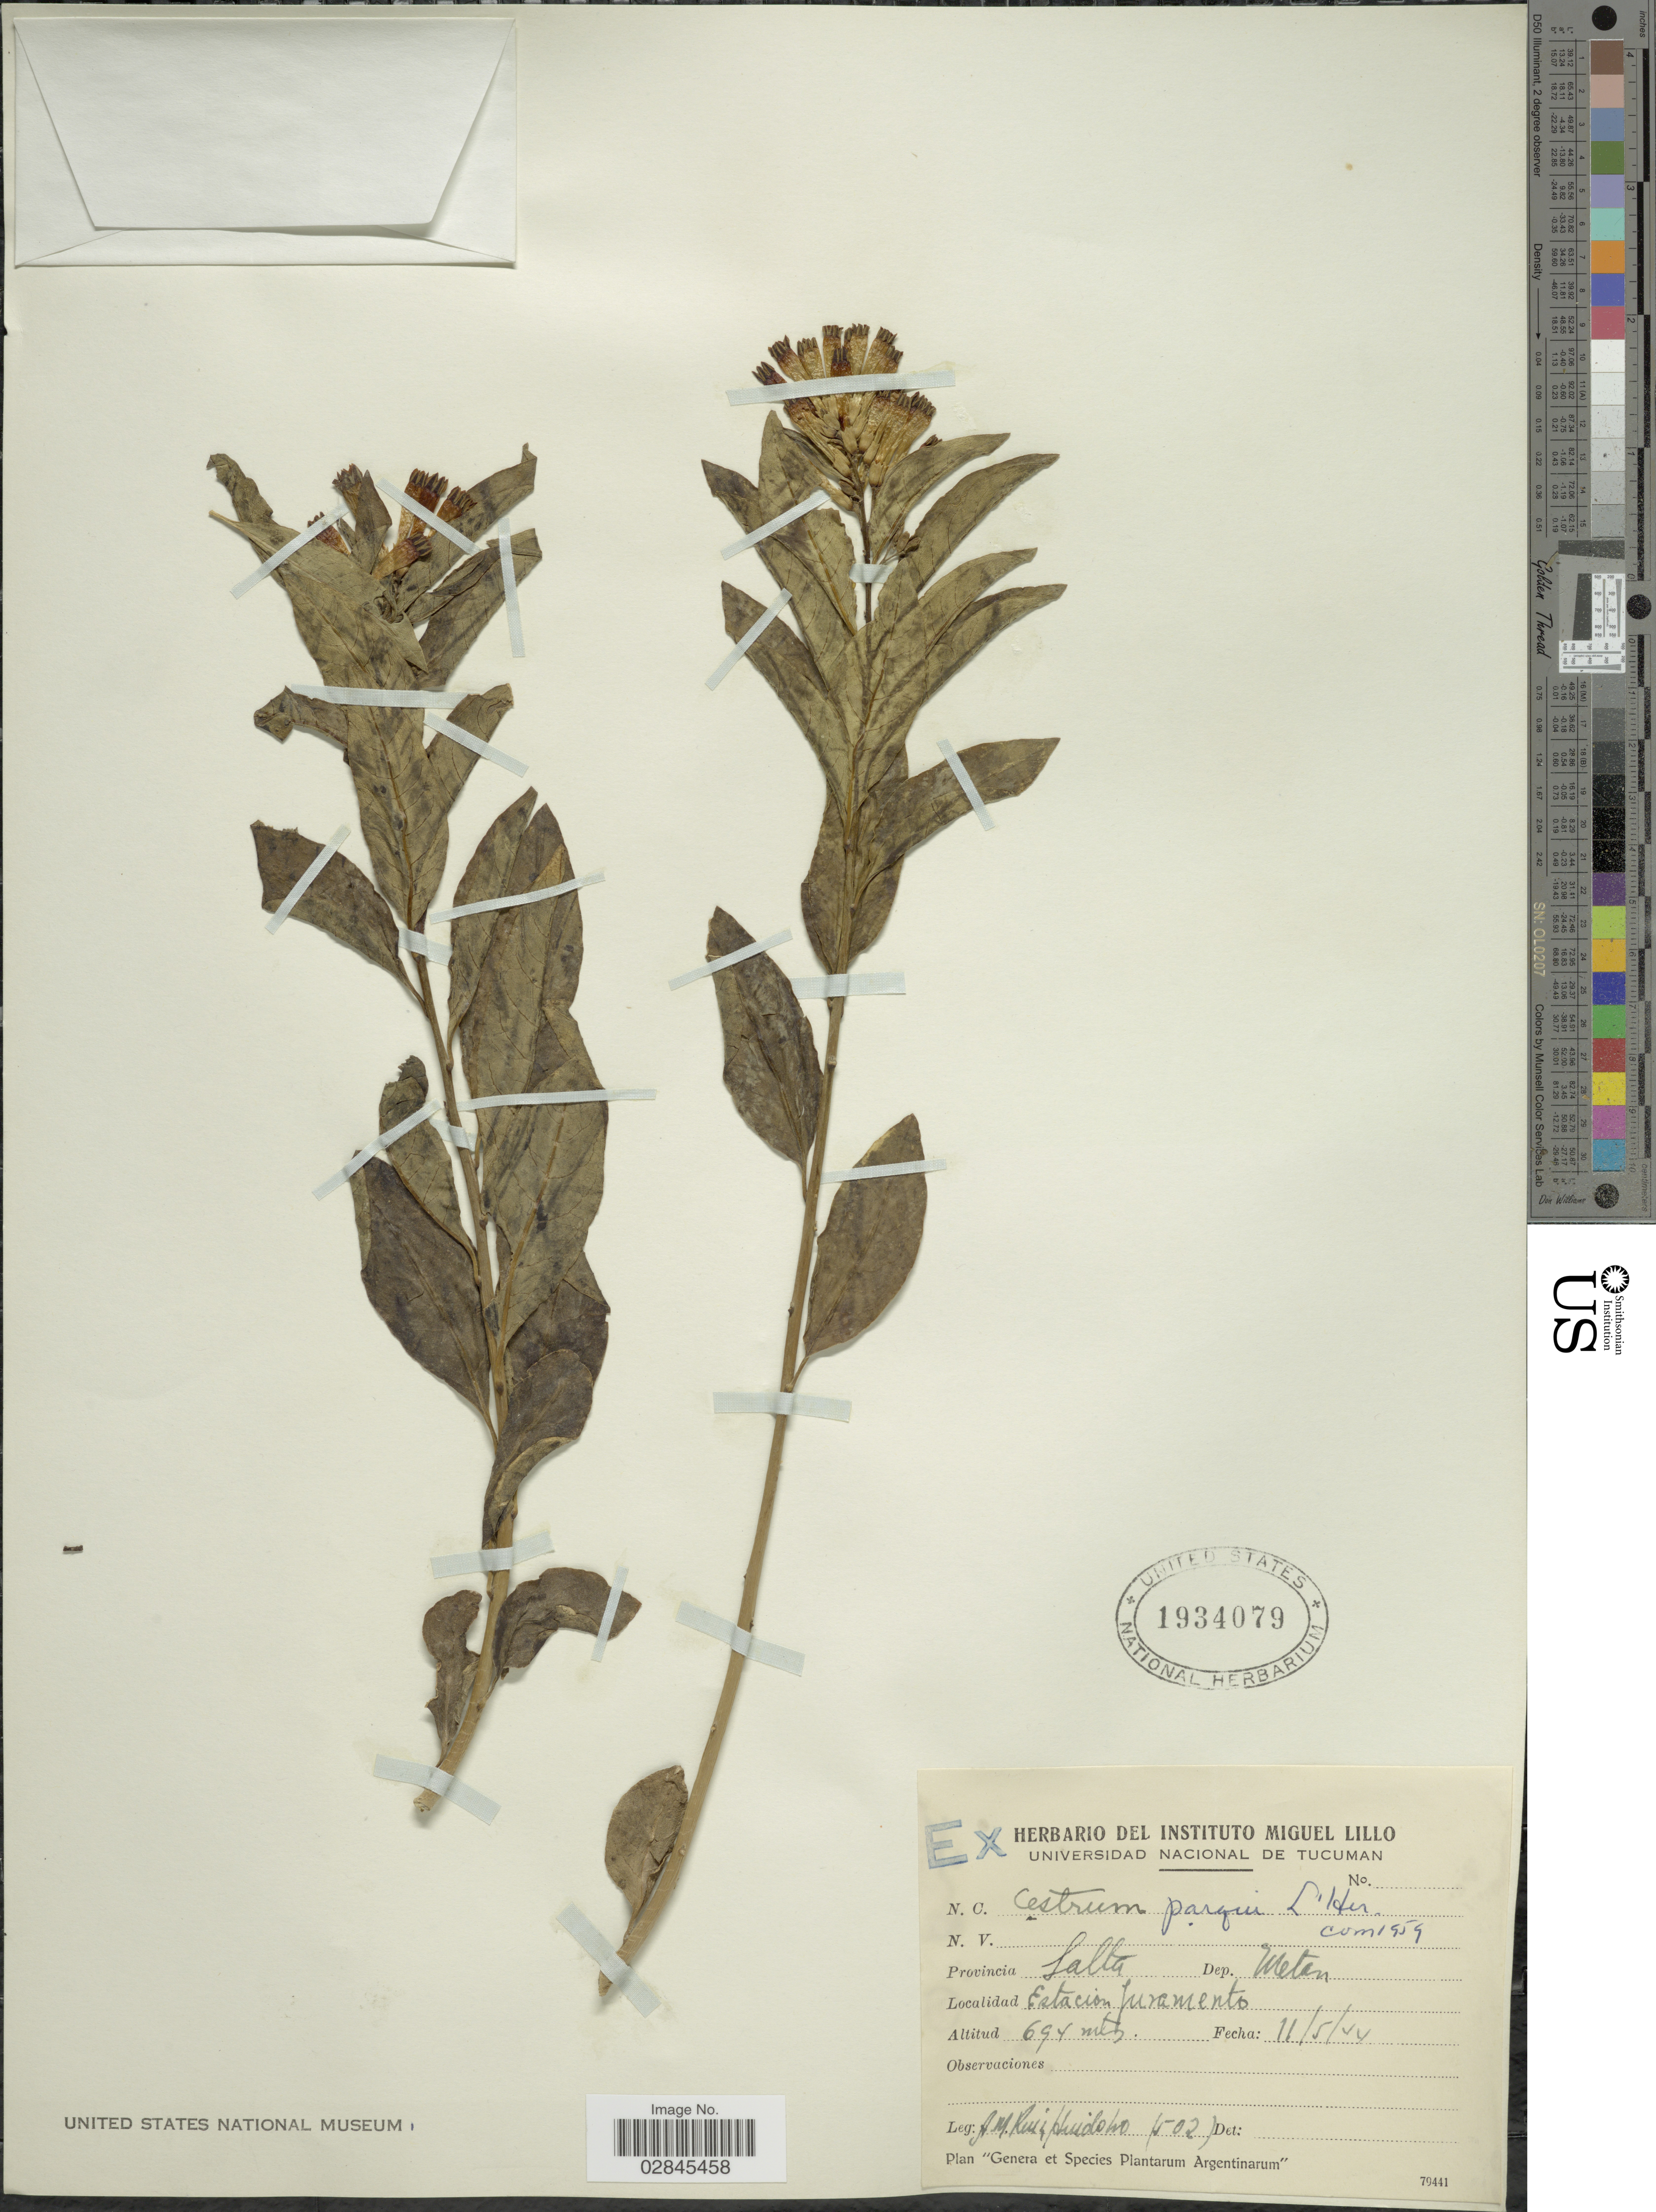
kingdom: Plantae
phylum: Tracheophyta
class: Magnoliopsida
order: Solanales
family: Solanaceae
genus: Cestrum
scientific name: Cestrum parqui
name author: L'Hér.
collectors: A. Ruiz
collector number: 502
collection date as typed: Transcribed d/m/y: 11/5/44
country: Argentina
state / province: Salta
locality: Dep. Metan. Estacion Juramento.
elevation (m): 694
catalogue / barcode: US 1934079